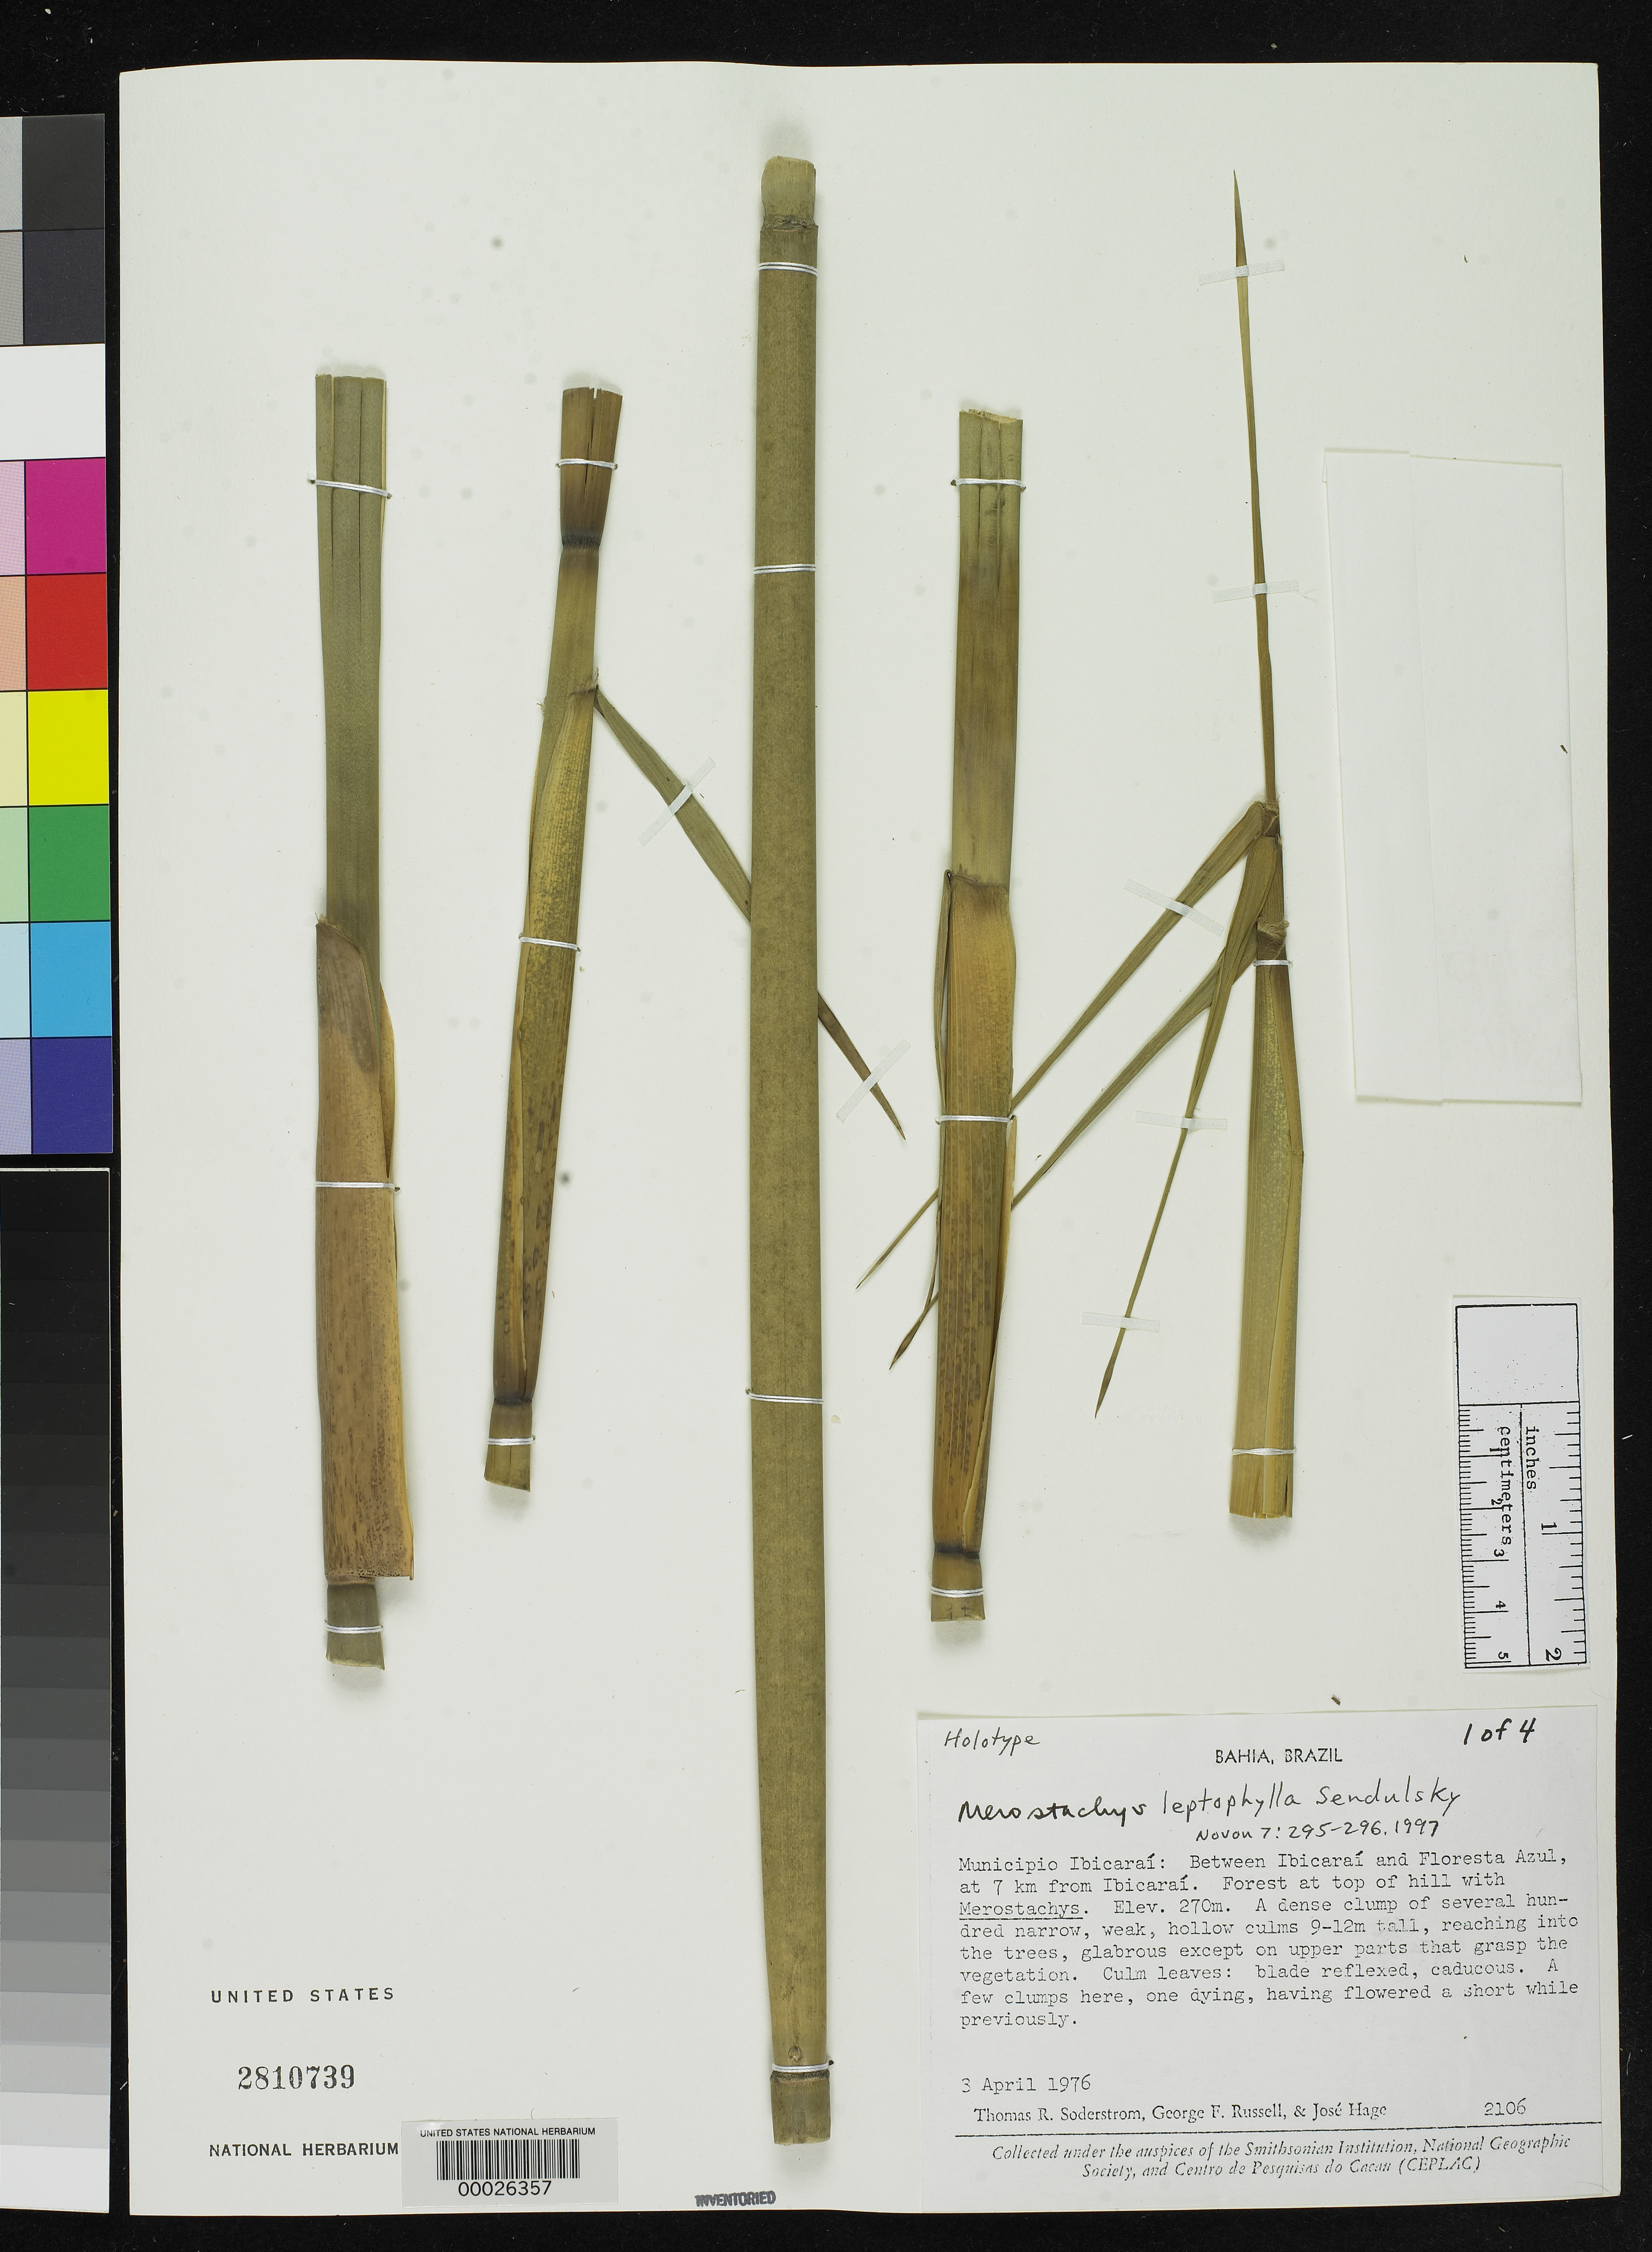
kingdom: Plantae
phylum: Tracheophyta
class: Liliopsida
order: Poales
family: Poaceae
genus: Merostachys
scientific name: Merostachys leptophylla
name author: Send.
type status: Holotype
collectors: T. R. Soderstrom, G. Russell & J. Hage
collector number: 2106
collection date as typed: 03 Apr 1976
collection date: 1976-04-03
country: Brazil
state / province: Bahia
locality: Municipio Ibicaraí: between Ibicaraí and Floresta Azul, at 7 km from Ibicaraí.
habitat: Forest at top of hill with Merostachys.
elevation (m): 270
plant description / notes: Holotype mounted on 4 sheets.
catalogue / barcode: US 2810739